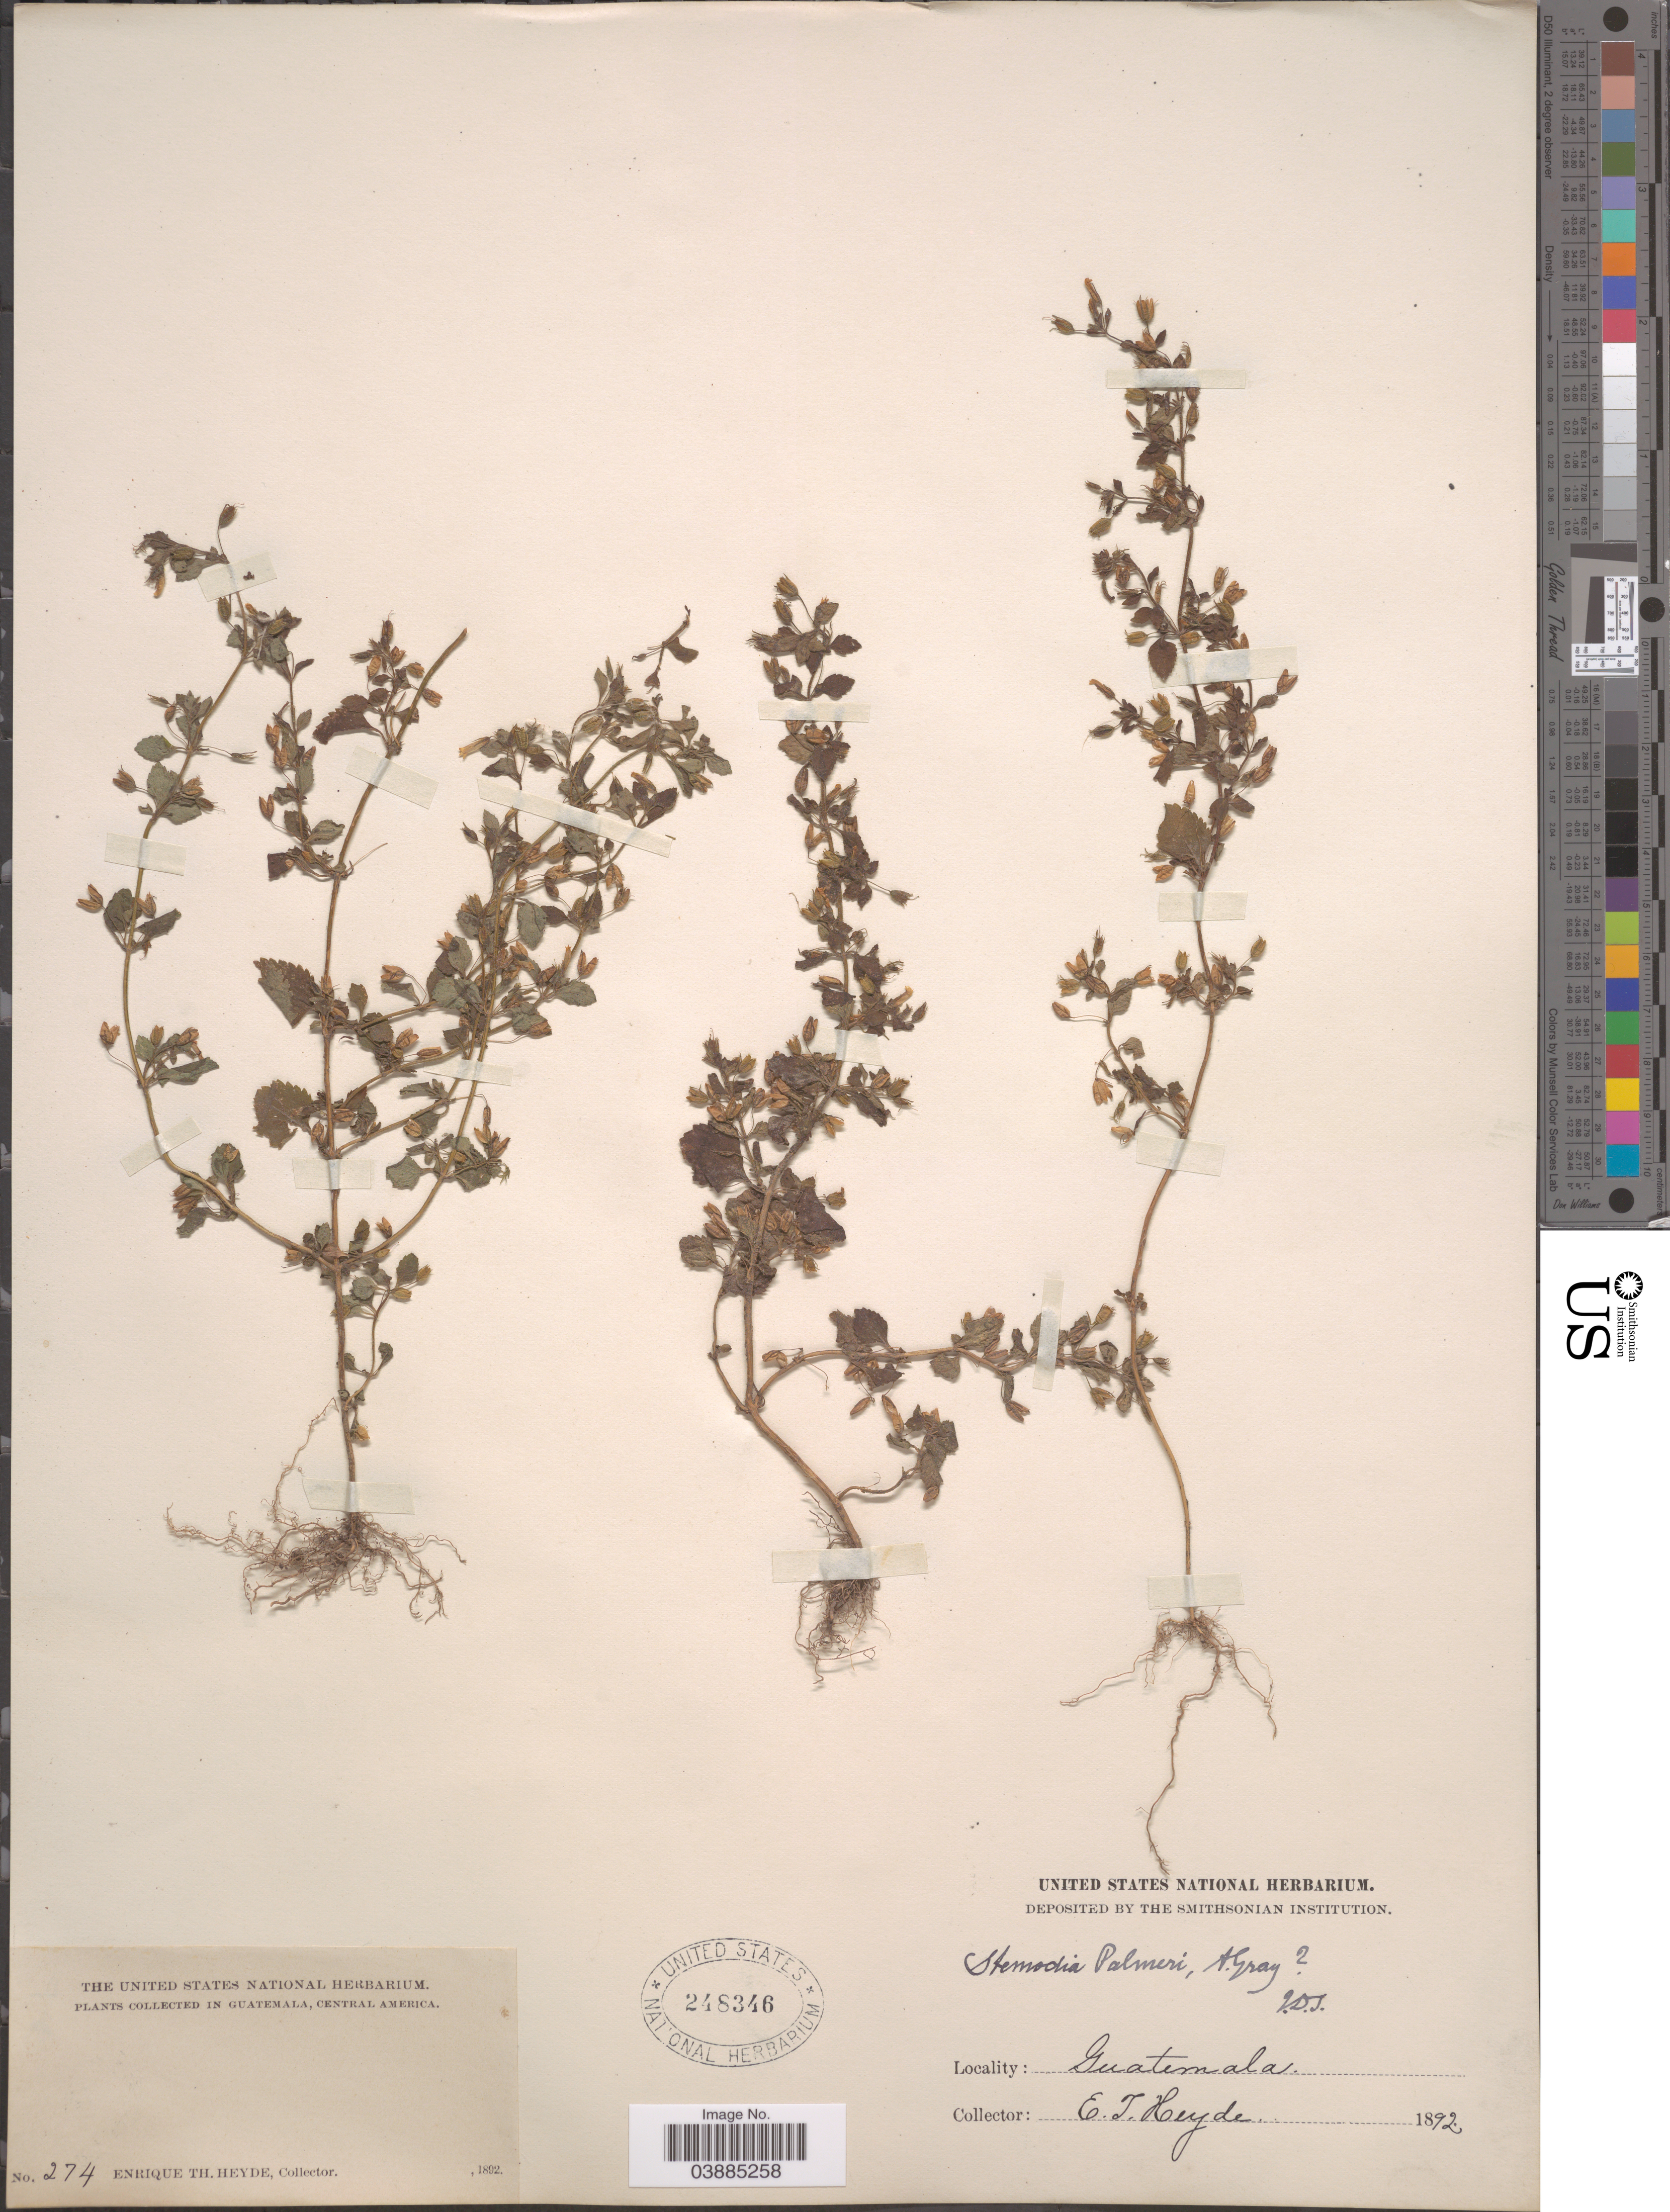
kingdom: Plantae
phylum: Tracheophyta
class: Magnoliopsida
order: Lamiales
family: Plantaginaceae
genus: Stemodia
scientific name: Stemodia parviflora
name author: W.T. Aiton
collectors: E. T. Heyde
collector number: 274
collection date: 1892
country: Guatemala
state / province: Guatemala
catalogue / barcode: US 248346